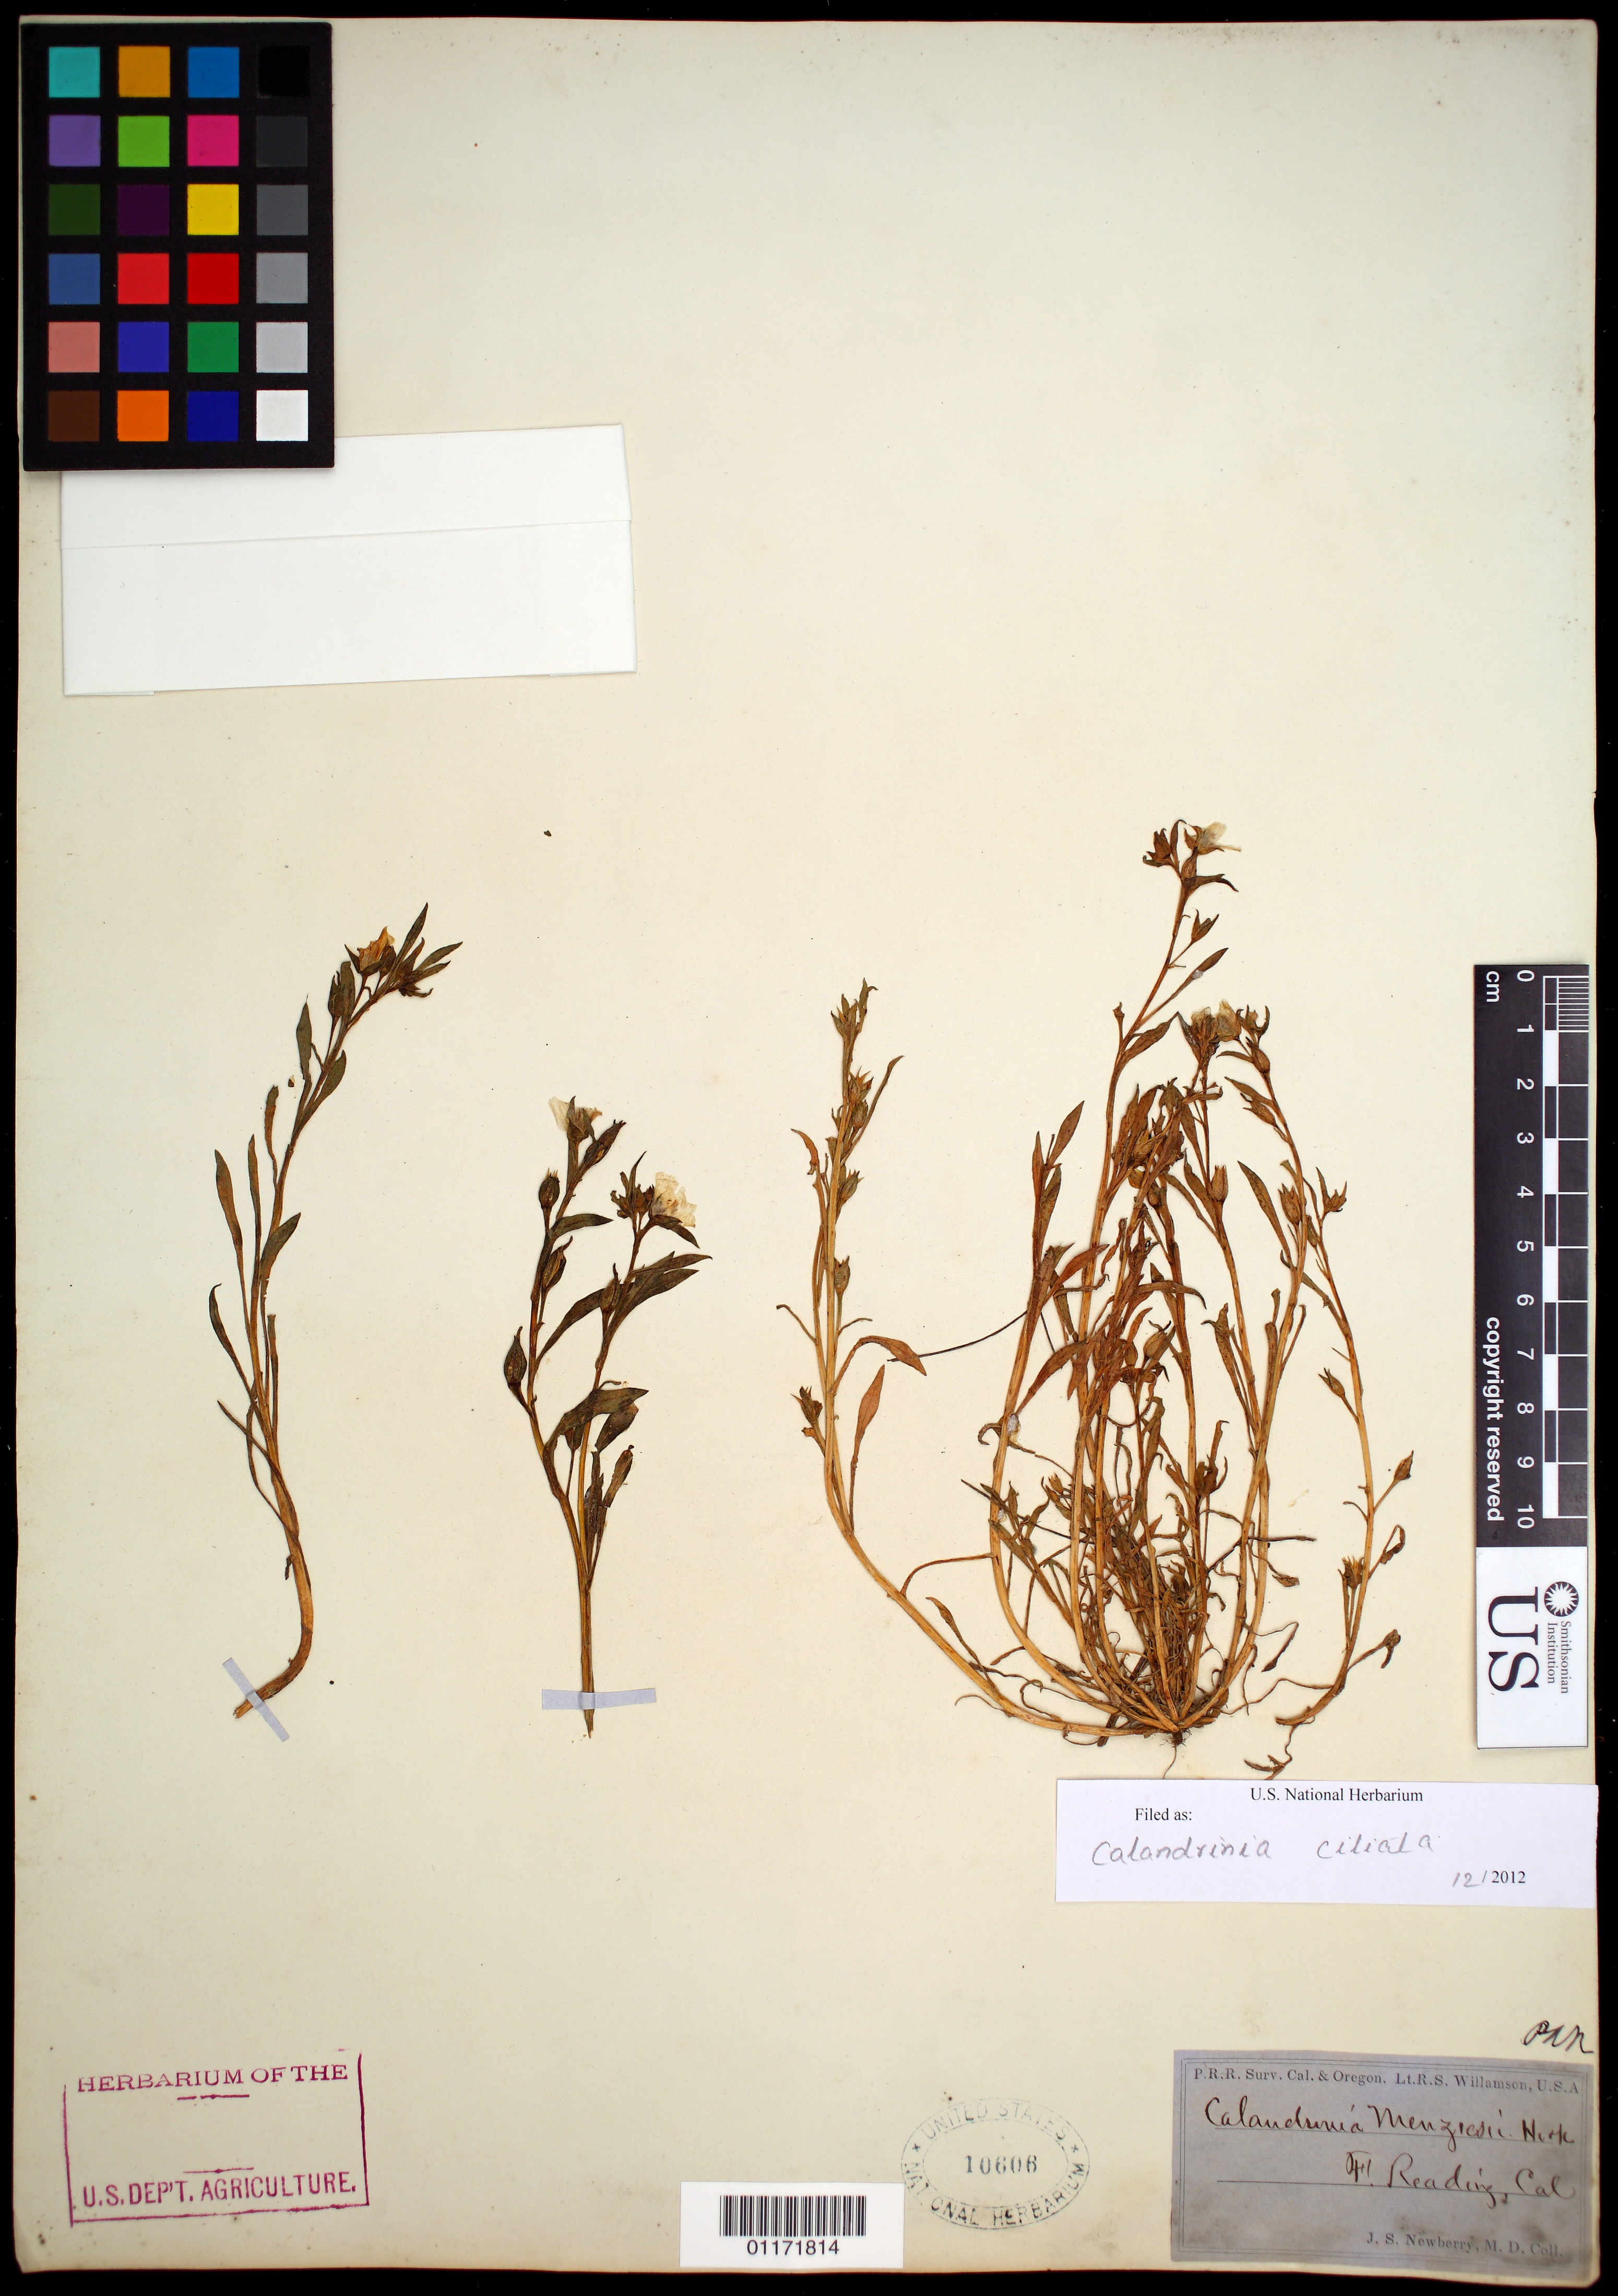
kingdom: Plantae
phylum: Tracheophyta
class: Magnoliopsida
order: Caryophyllales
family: Montiaceae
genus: Calandrinia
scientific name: Calandrinia ciliata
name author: (Ruiz & Pav.) DC.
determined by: Strong, Mark T., (BOT), Smithsonian Institution - National Museum of Natural History (UNITED STATES)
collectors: J. S. Newberry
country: United States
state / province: California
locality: Fort Reading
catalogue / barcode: US 10606